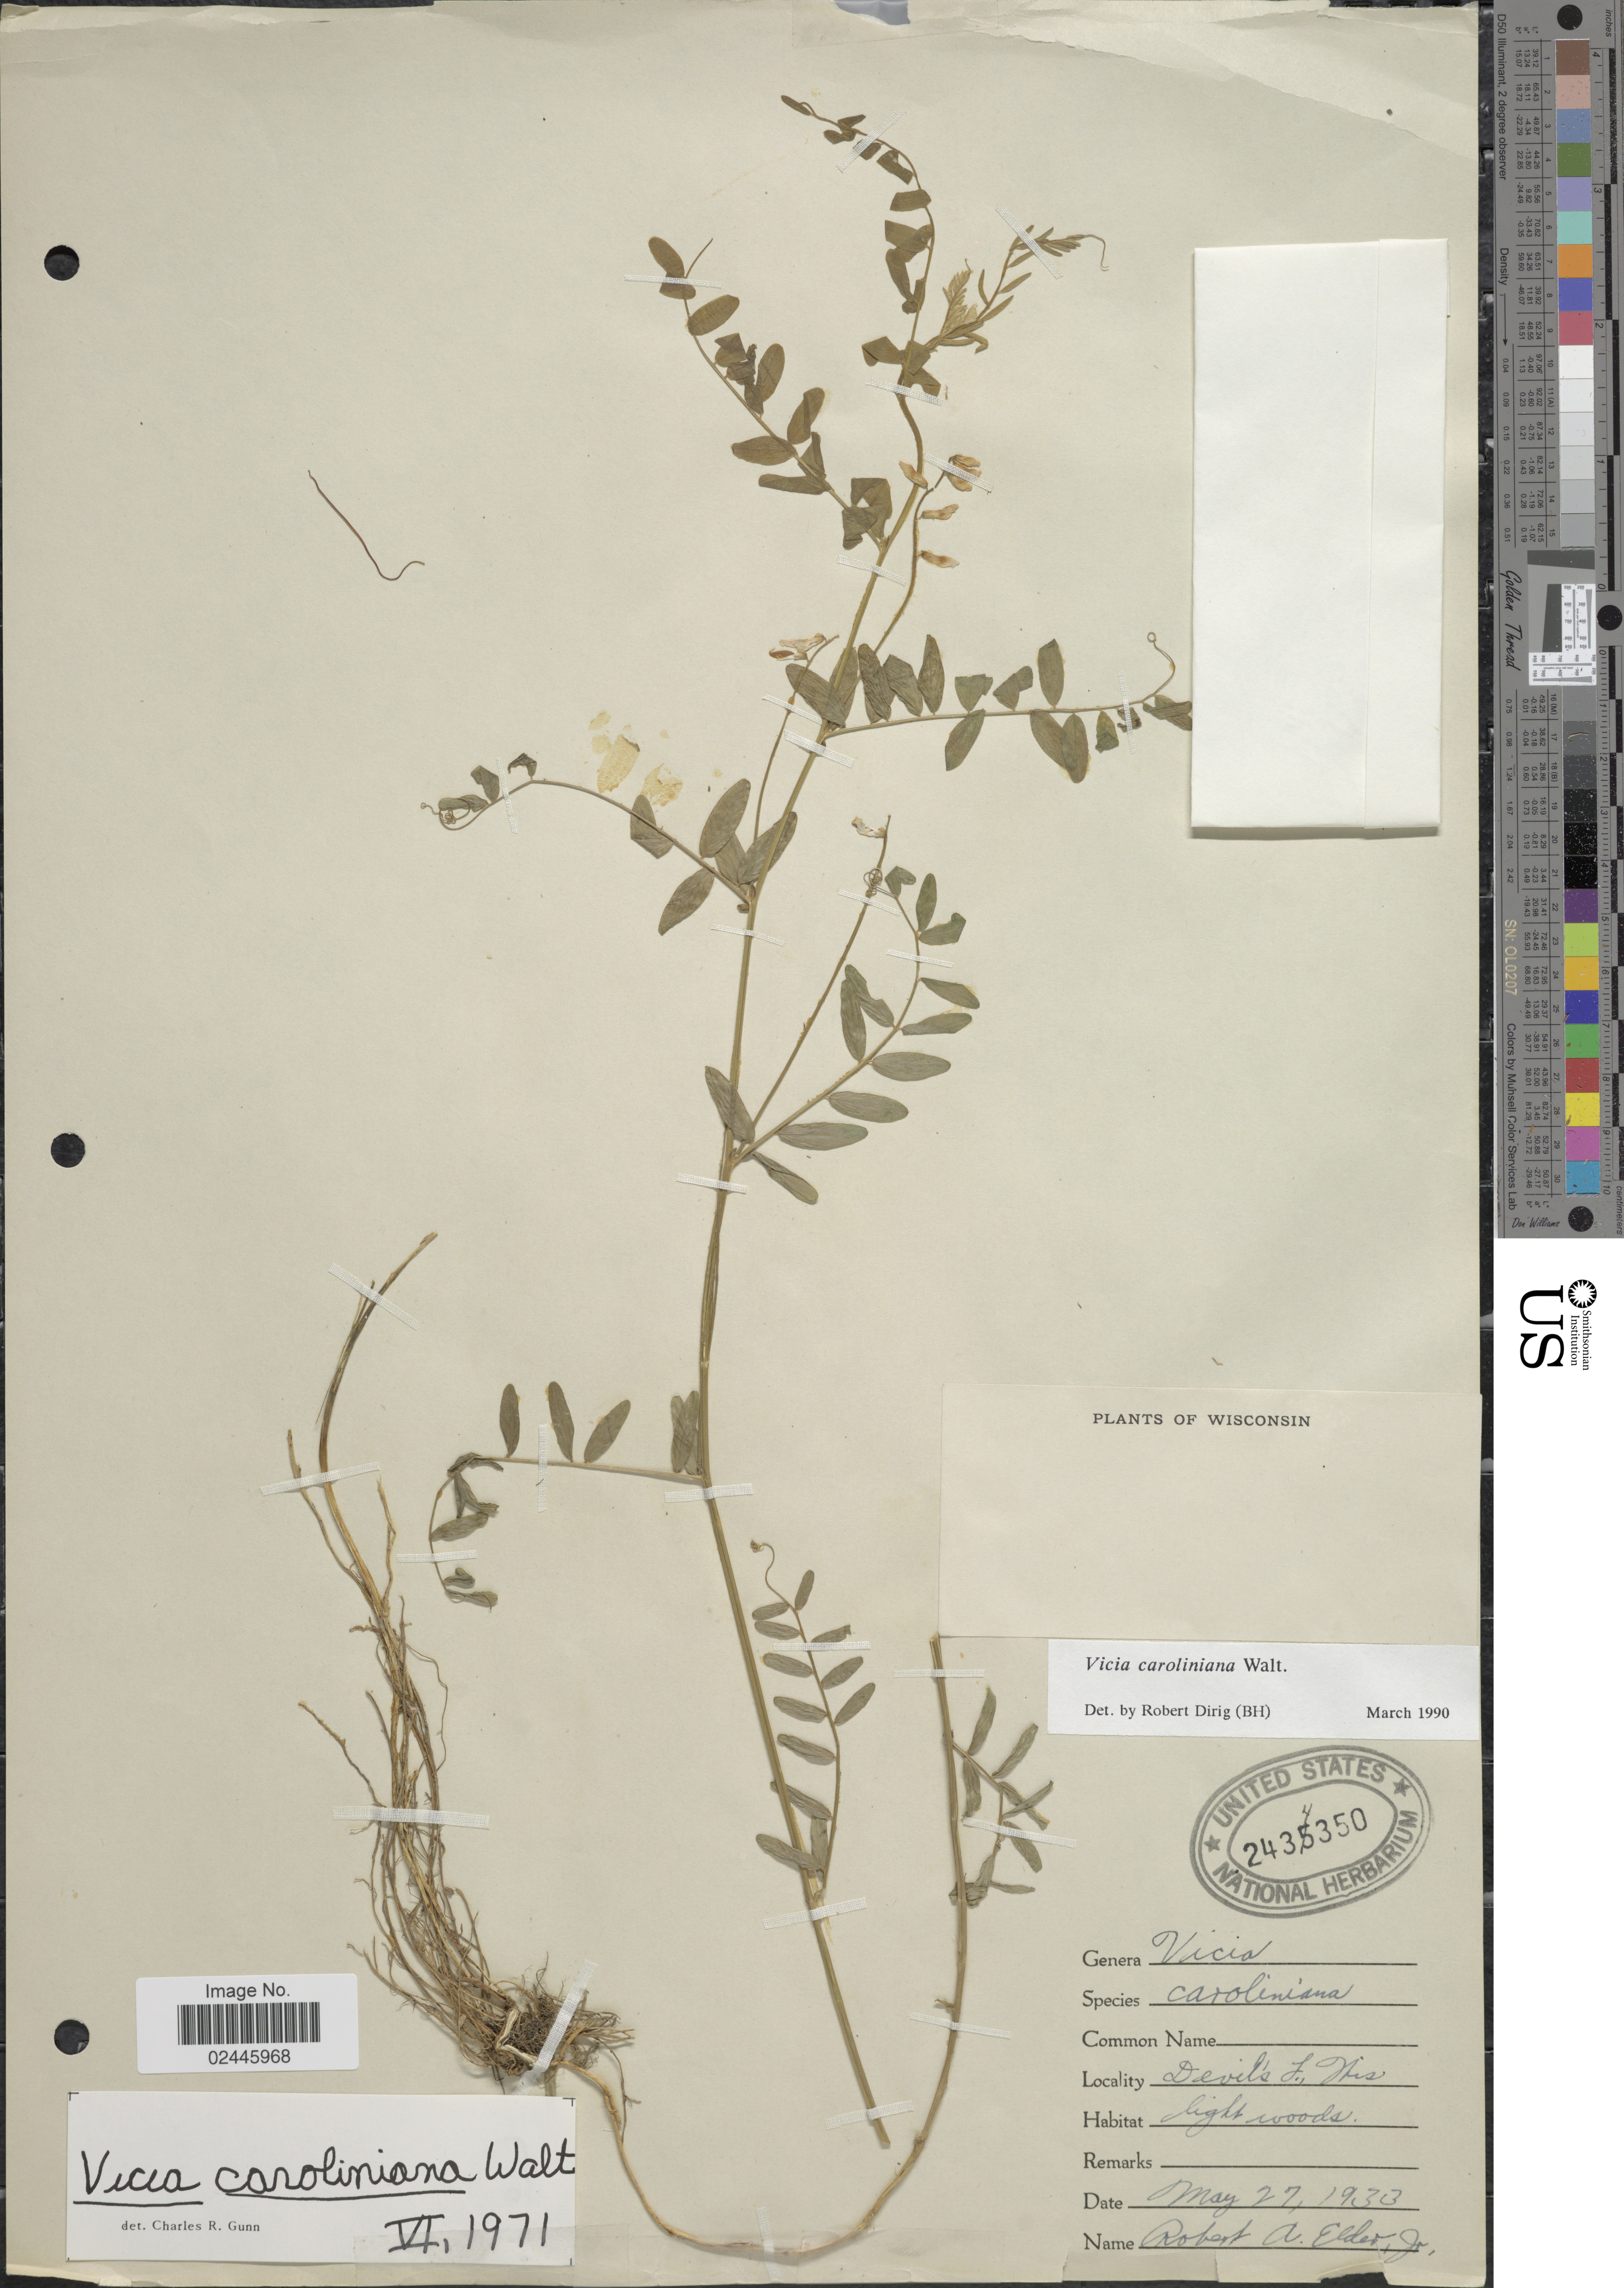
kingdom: Plantae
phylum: Tracheophyta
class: Magnoliopsida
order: Fabales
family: Fabaceae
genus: Vicia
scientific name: Vicia caroliniana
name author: Walter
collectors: R. Elder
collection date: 1933-05-27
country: United States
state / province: Wisconsin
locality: Devil's L.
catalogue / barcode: US 2434350